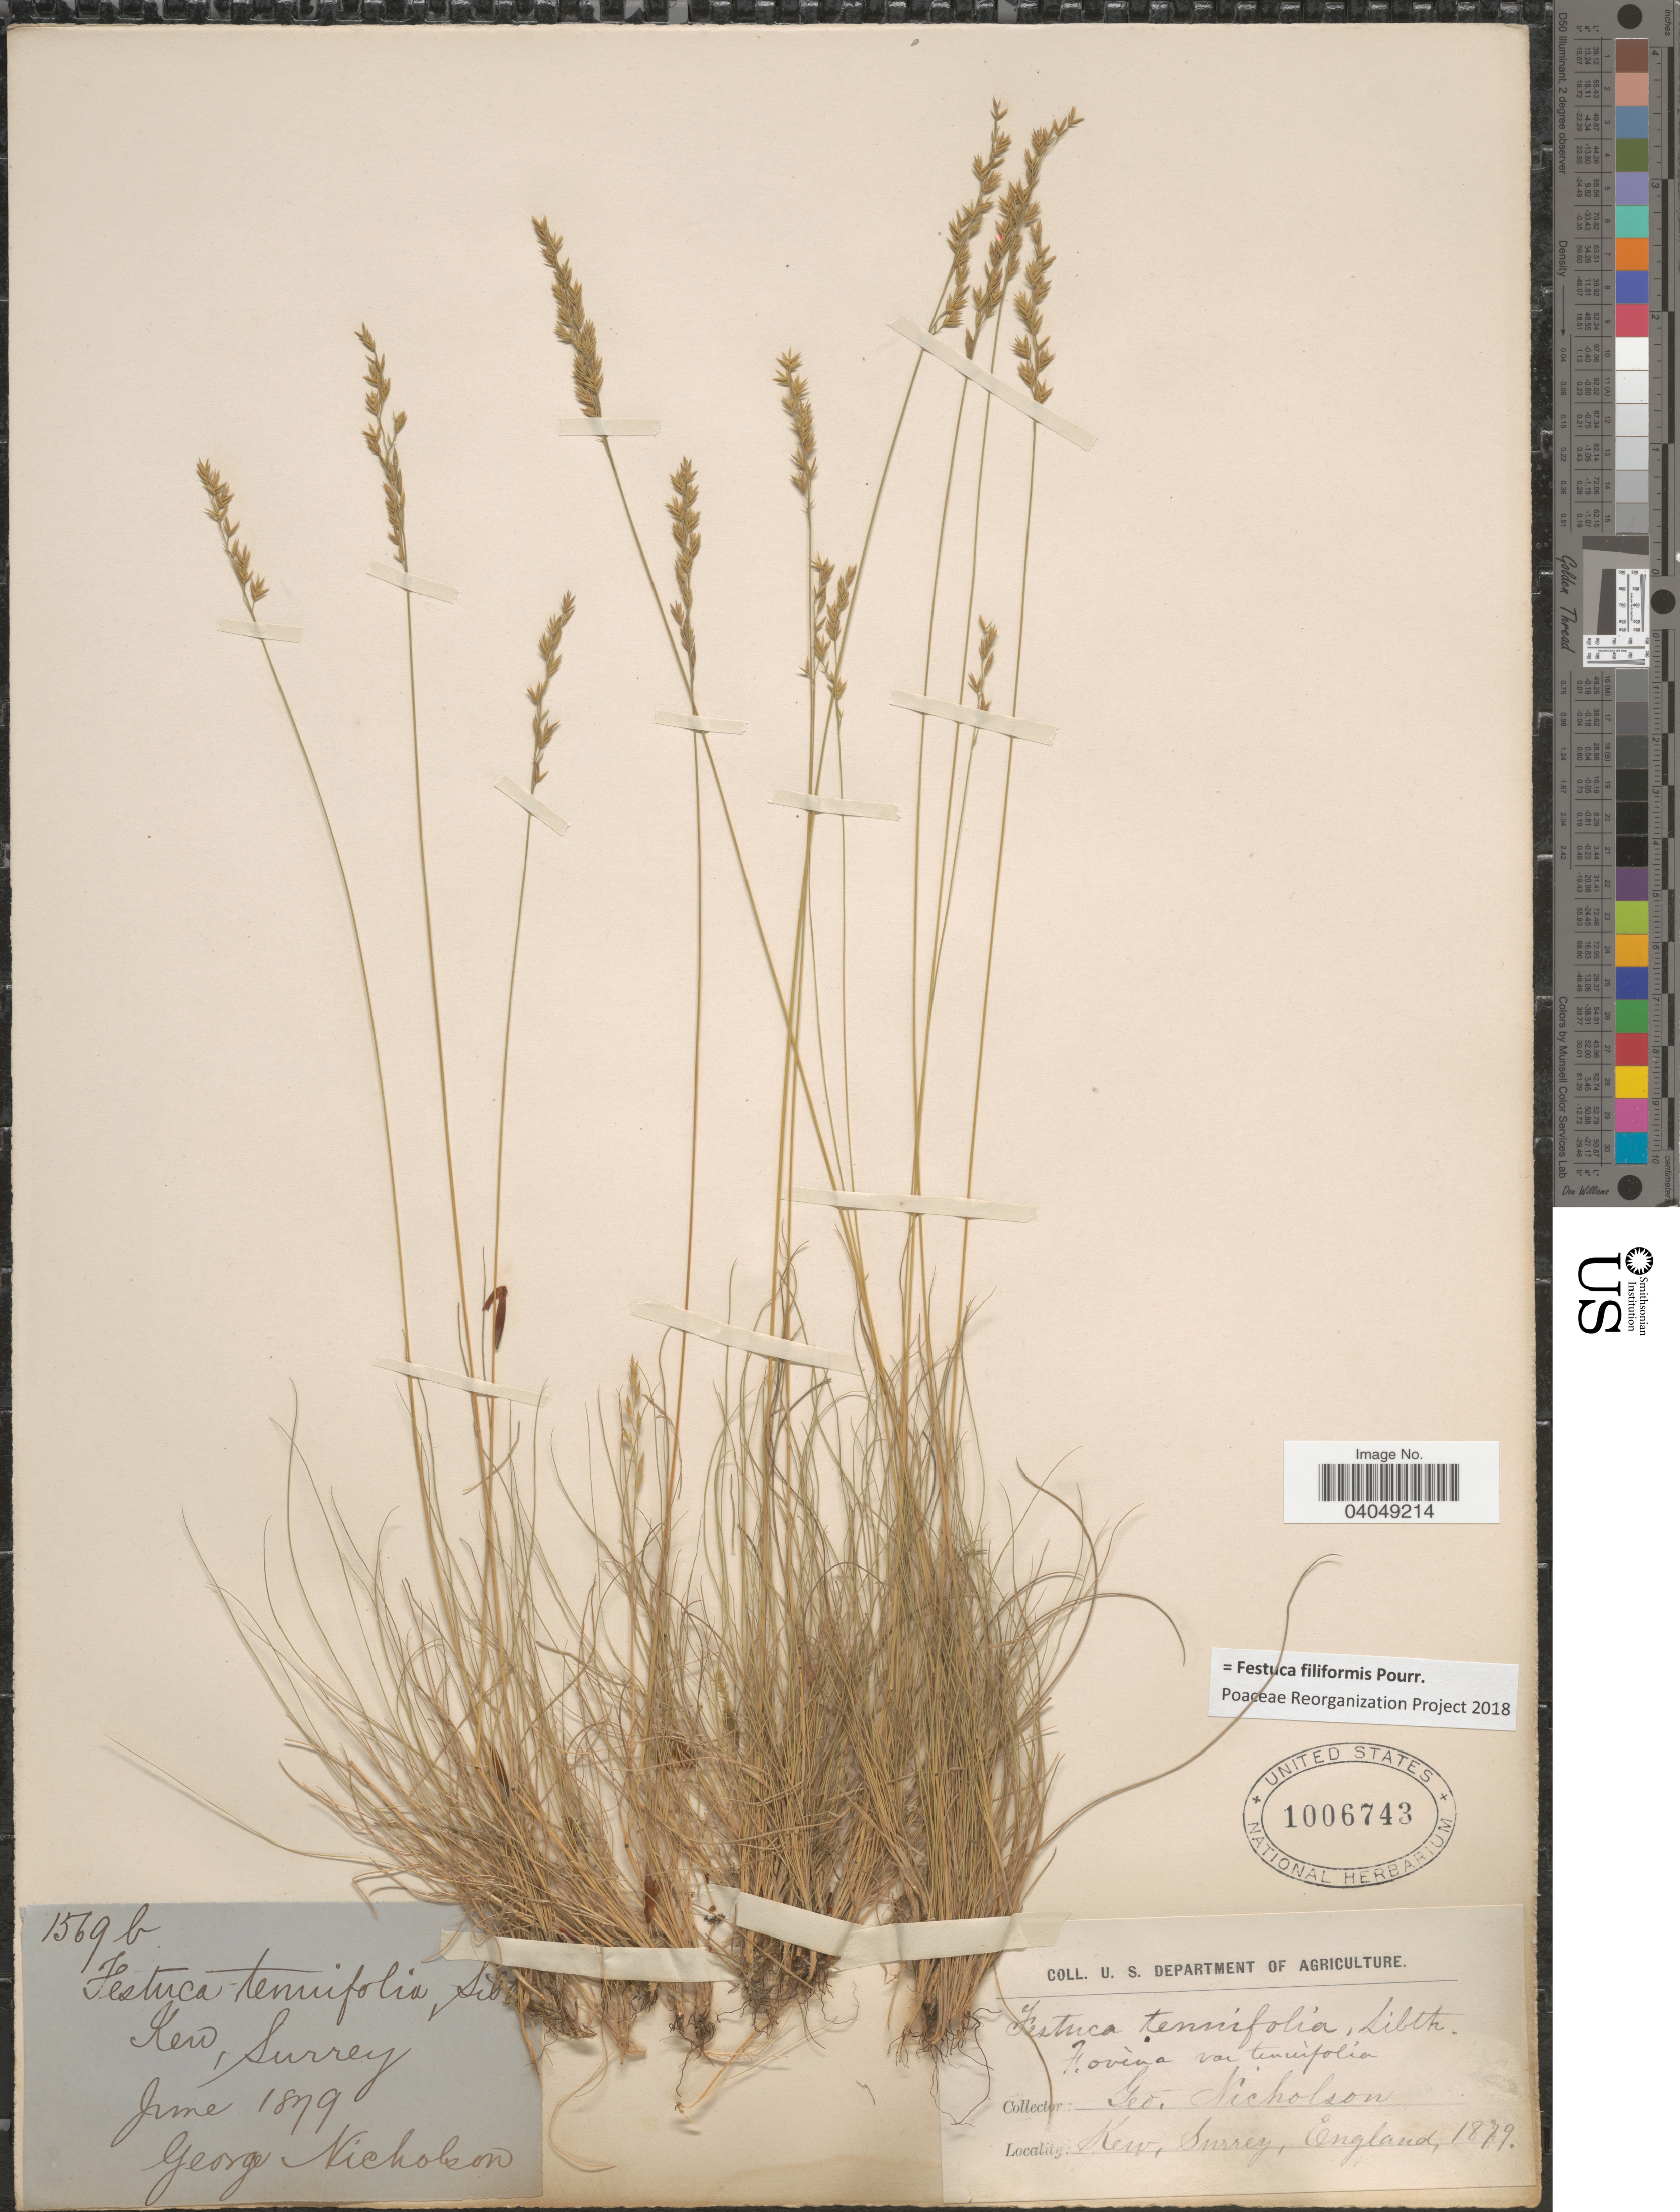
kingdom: Plantae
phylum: Tracheophyta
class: Liliopsida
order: Poales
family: Poaceae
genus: Festuca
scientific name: Festuca filiformis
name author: Pourr.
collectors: G. Nicholson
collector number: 1569b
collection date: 1879-06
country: United Kingdom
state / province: England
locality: Kew, Surrey.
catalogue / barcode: US 1006743